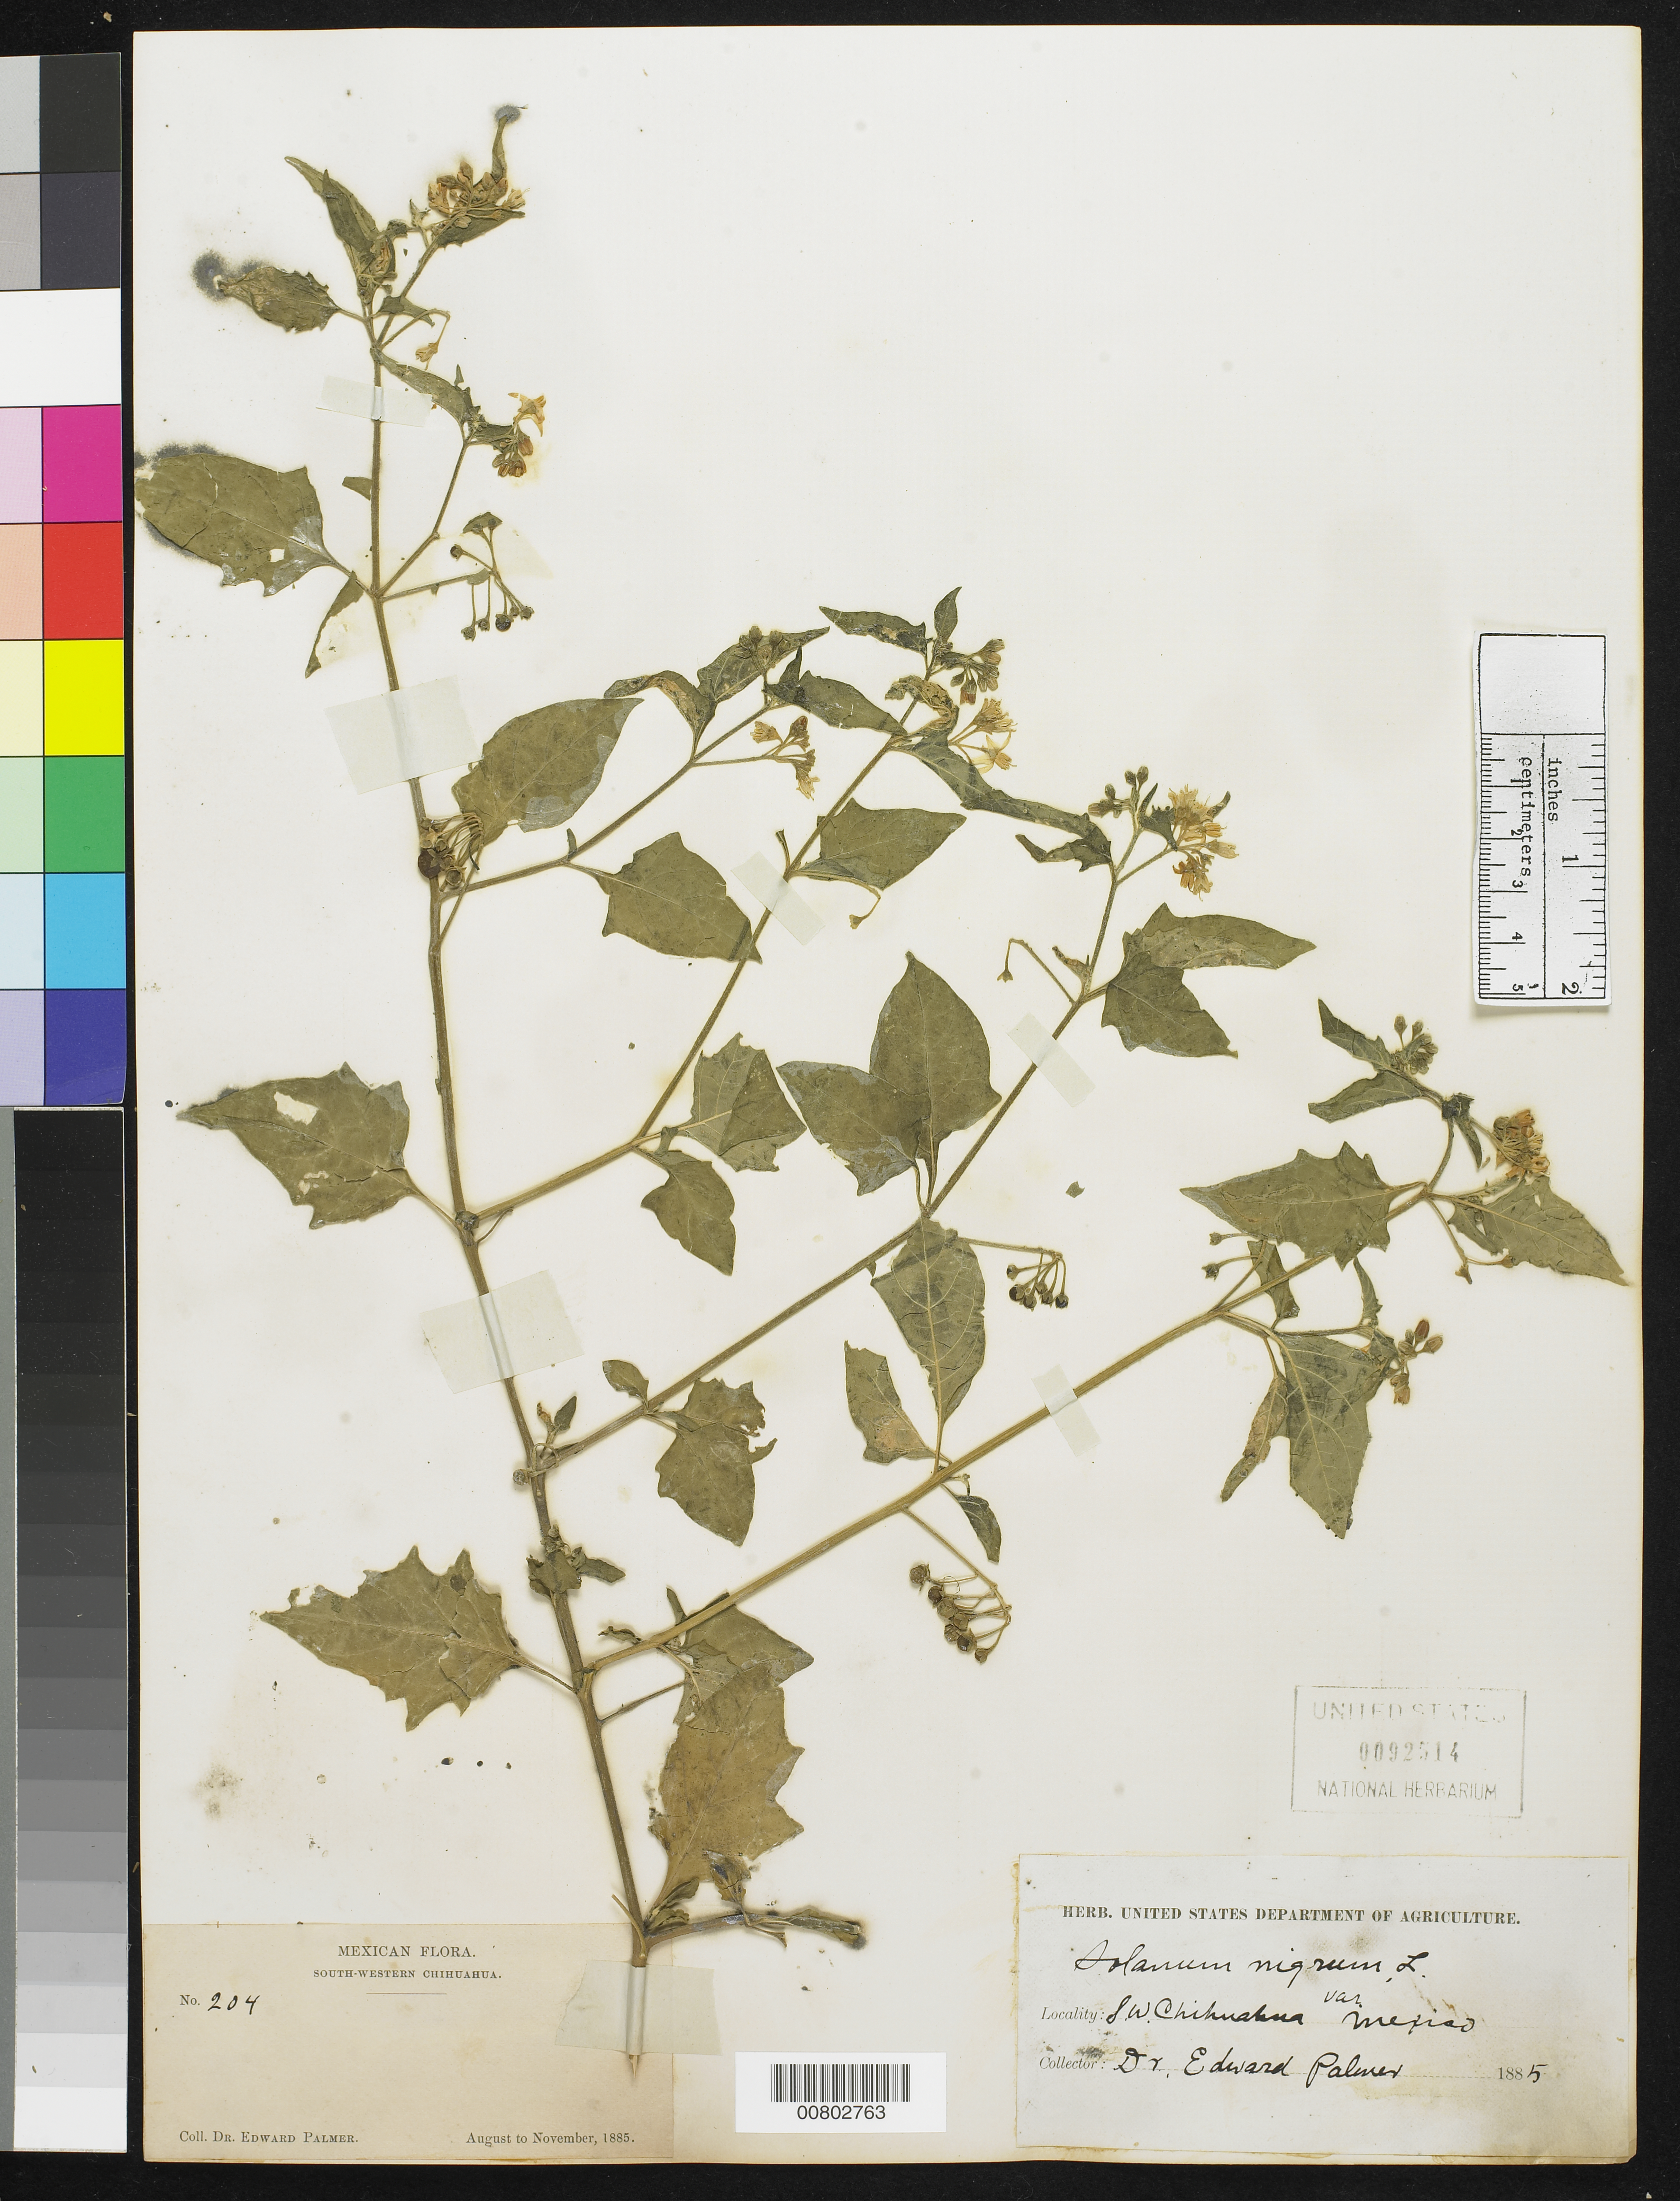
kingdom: Plantae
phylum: Tracheophyta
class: Magnoliopsida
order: Solanales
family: Solanaceae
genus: Solanum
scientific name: Solanum douglasii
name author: Dunal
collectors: E. Palmer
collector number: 204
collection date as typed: Aug 1885 to -- Nov 1885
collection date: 1885-08/1885-11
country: Mexico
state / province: Chihuahua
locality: South-Western Chihuahua.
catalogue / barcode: US 92514